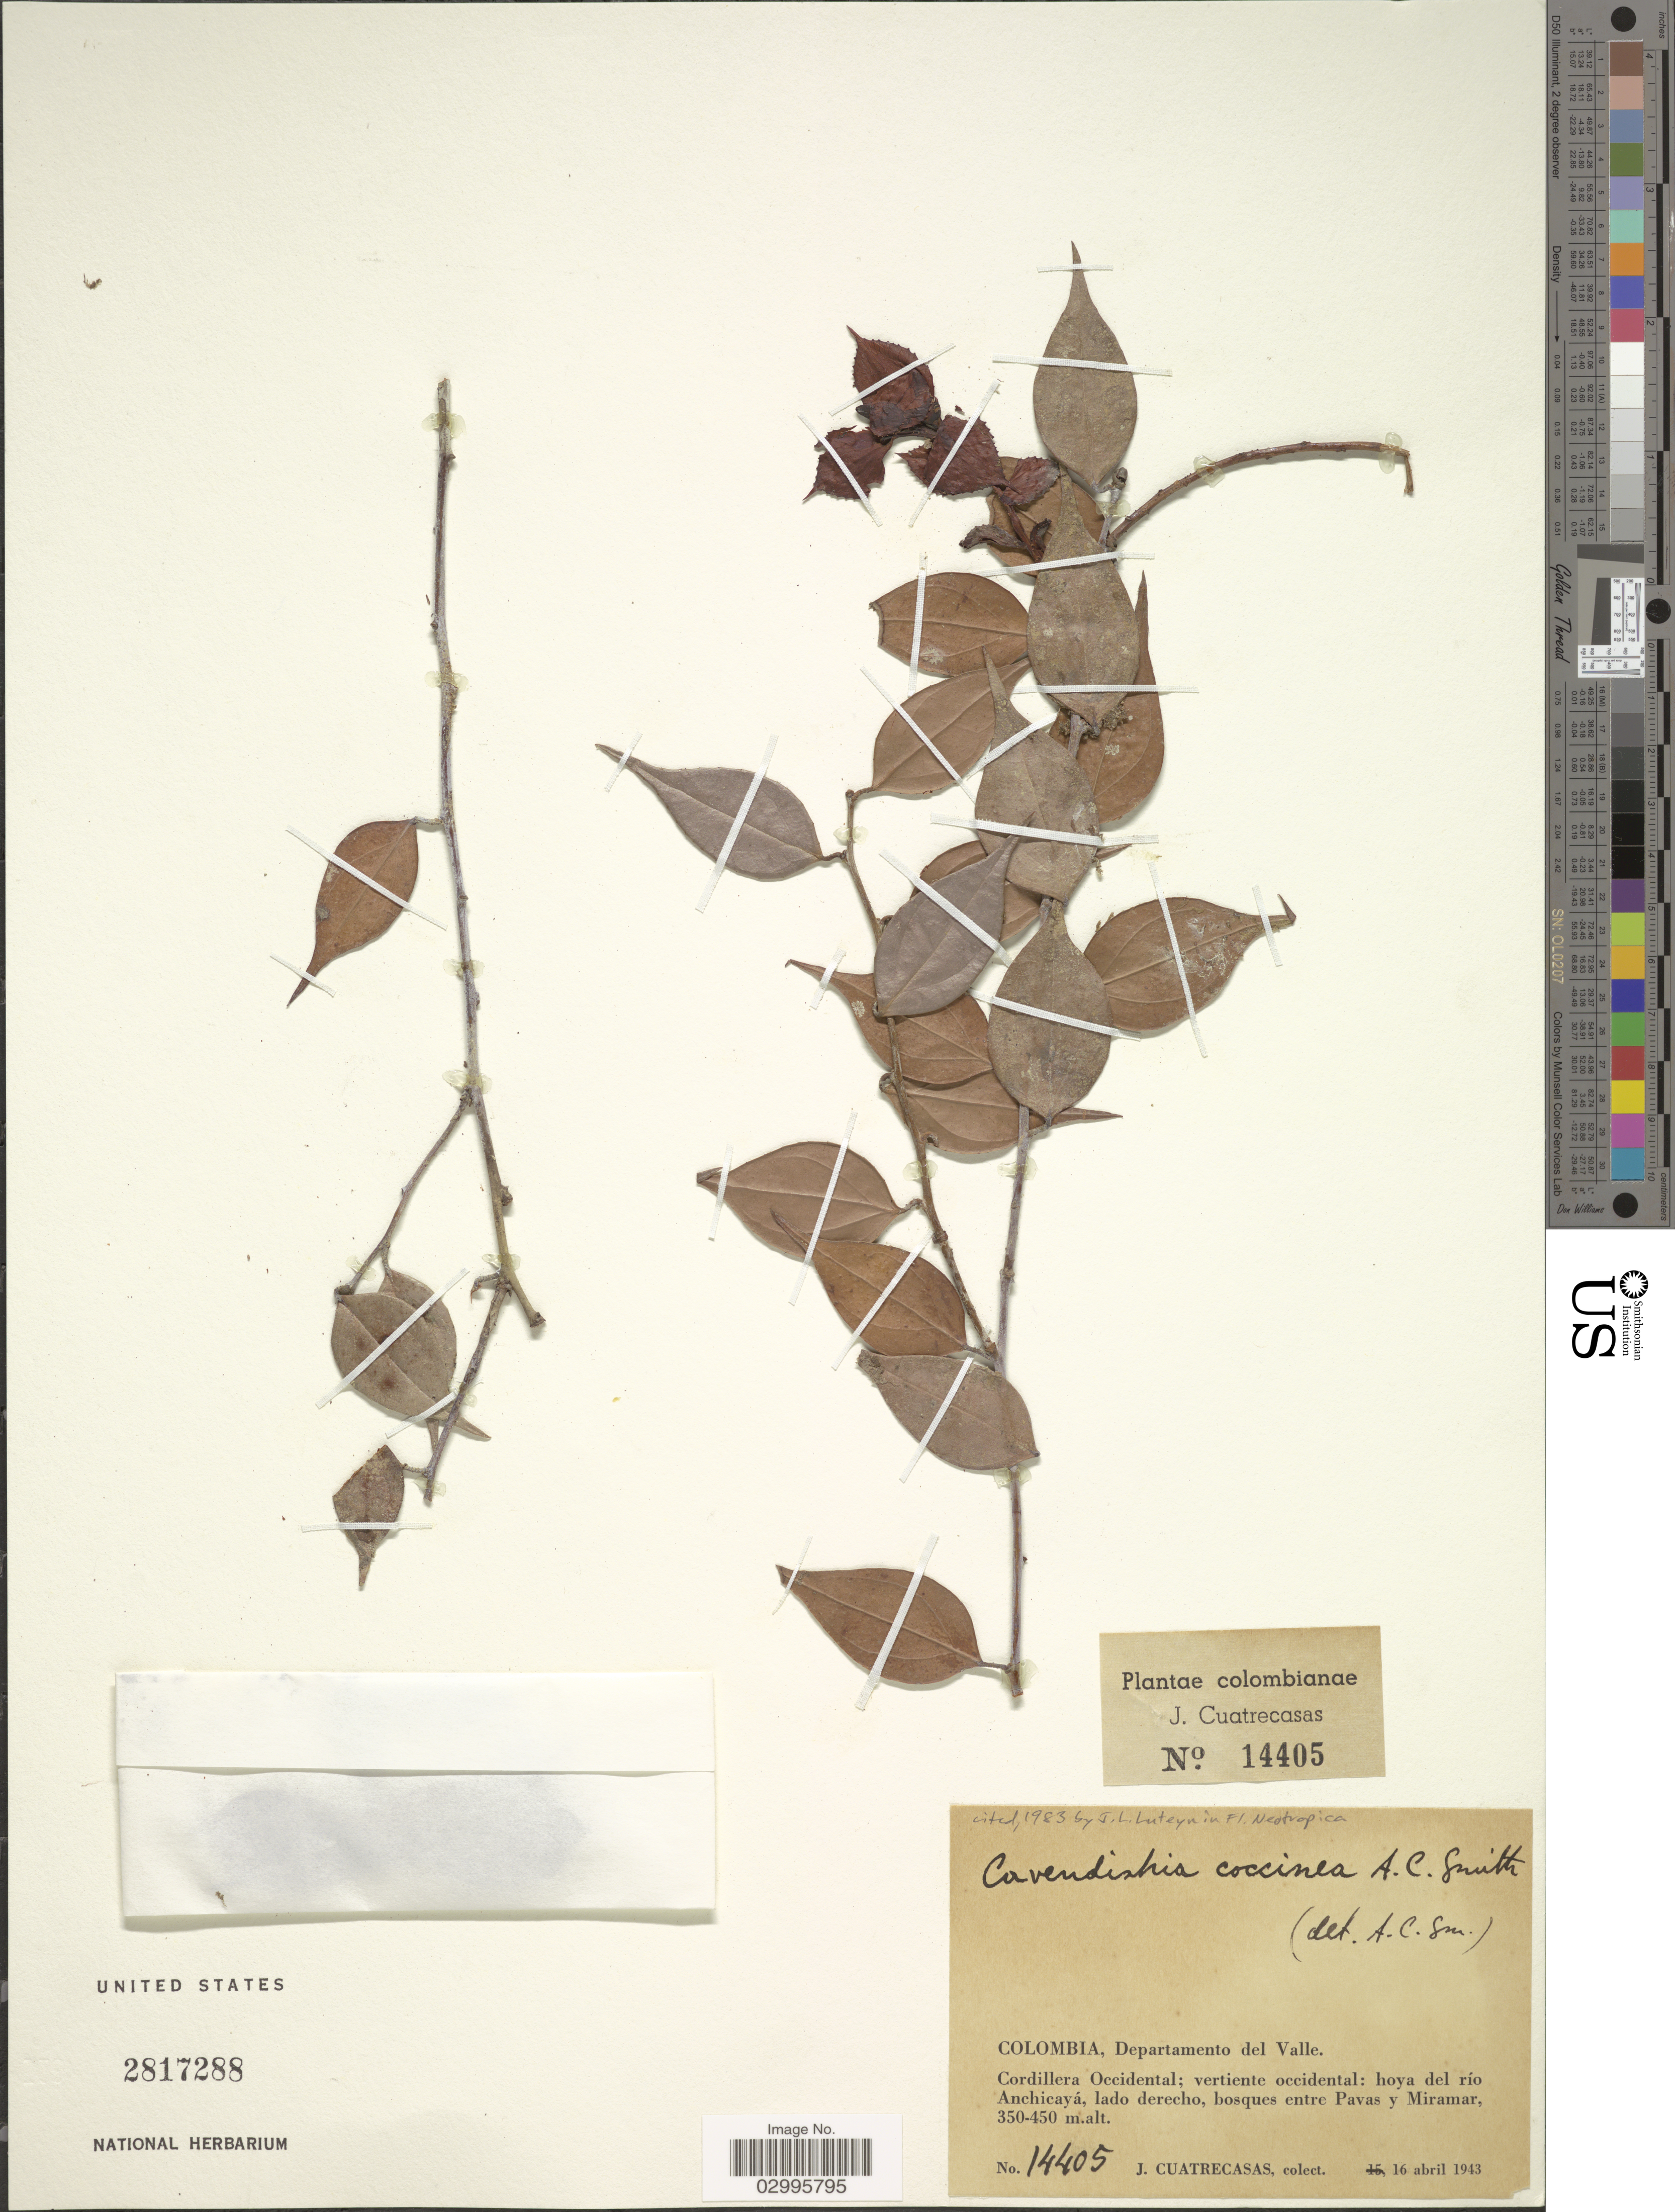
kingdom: Plantae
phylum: Tracheophyta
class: Magnoliopsida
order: Ericales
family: Ericaceae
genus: Cavendishia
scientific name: Cavendishia coccinea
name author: A.C. Sm.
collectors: J. Cuatrecasas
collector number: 14405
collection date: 1943-04-16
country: Colombia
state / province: Valle del Cauca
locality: Departamento del Valle. Cordillera Occidental; vertiente occidental: hoya del río Anchicayá, lado derecho, bosques entre Pavas y Miramar.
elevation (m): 350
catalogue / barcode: US 2817288